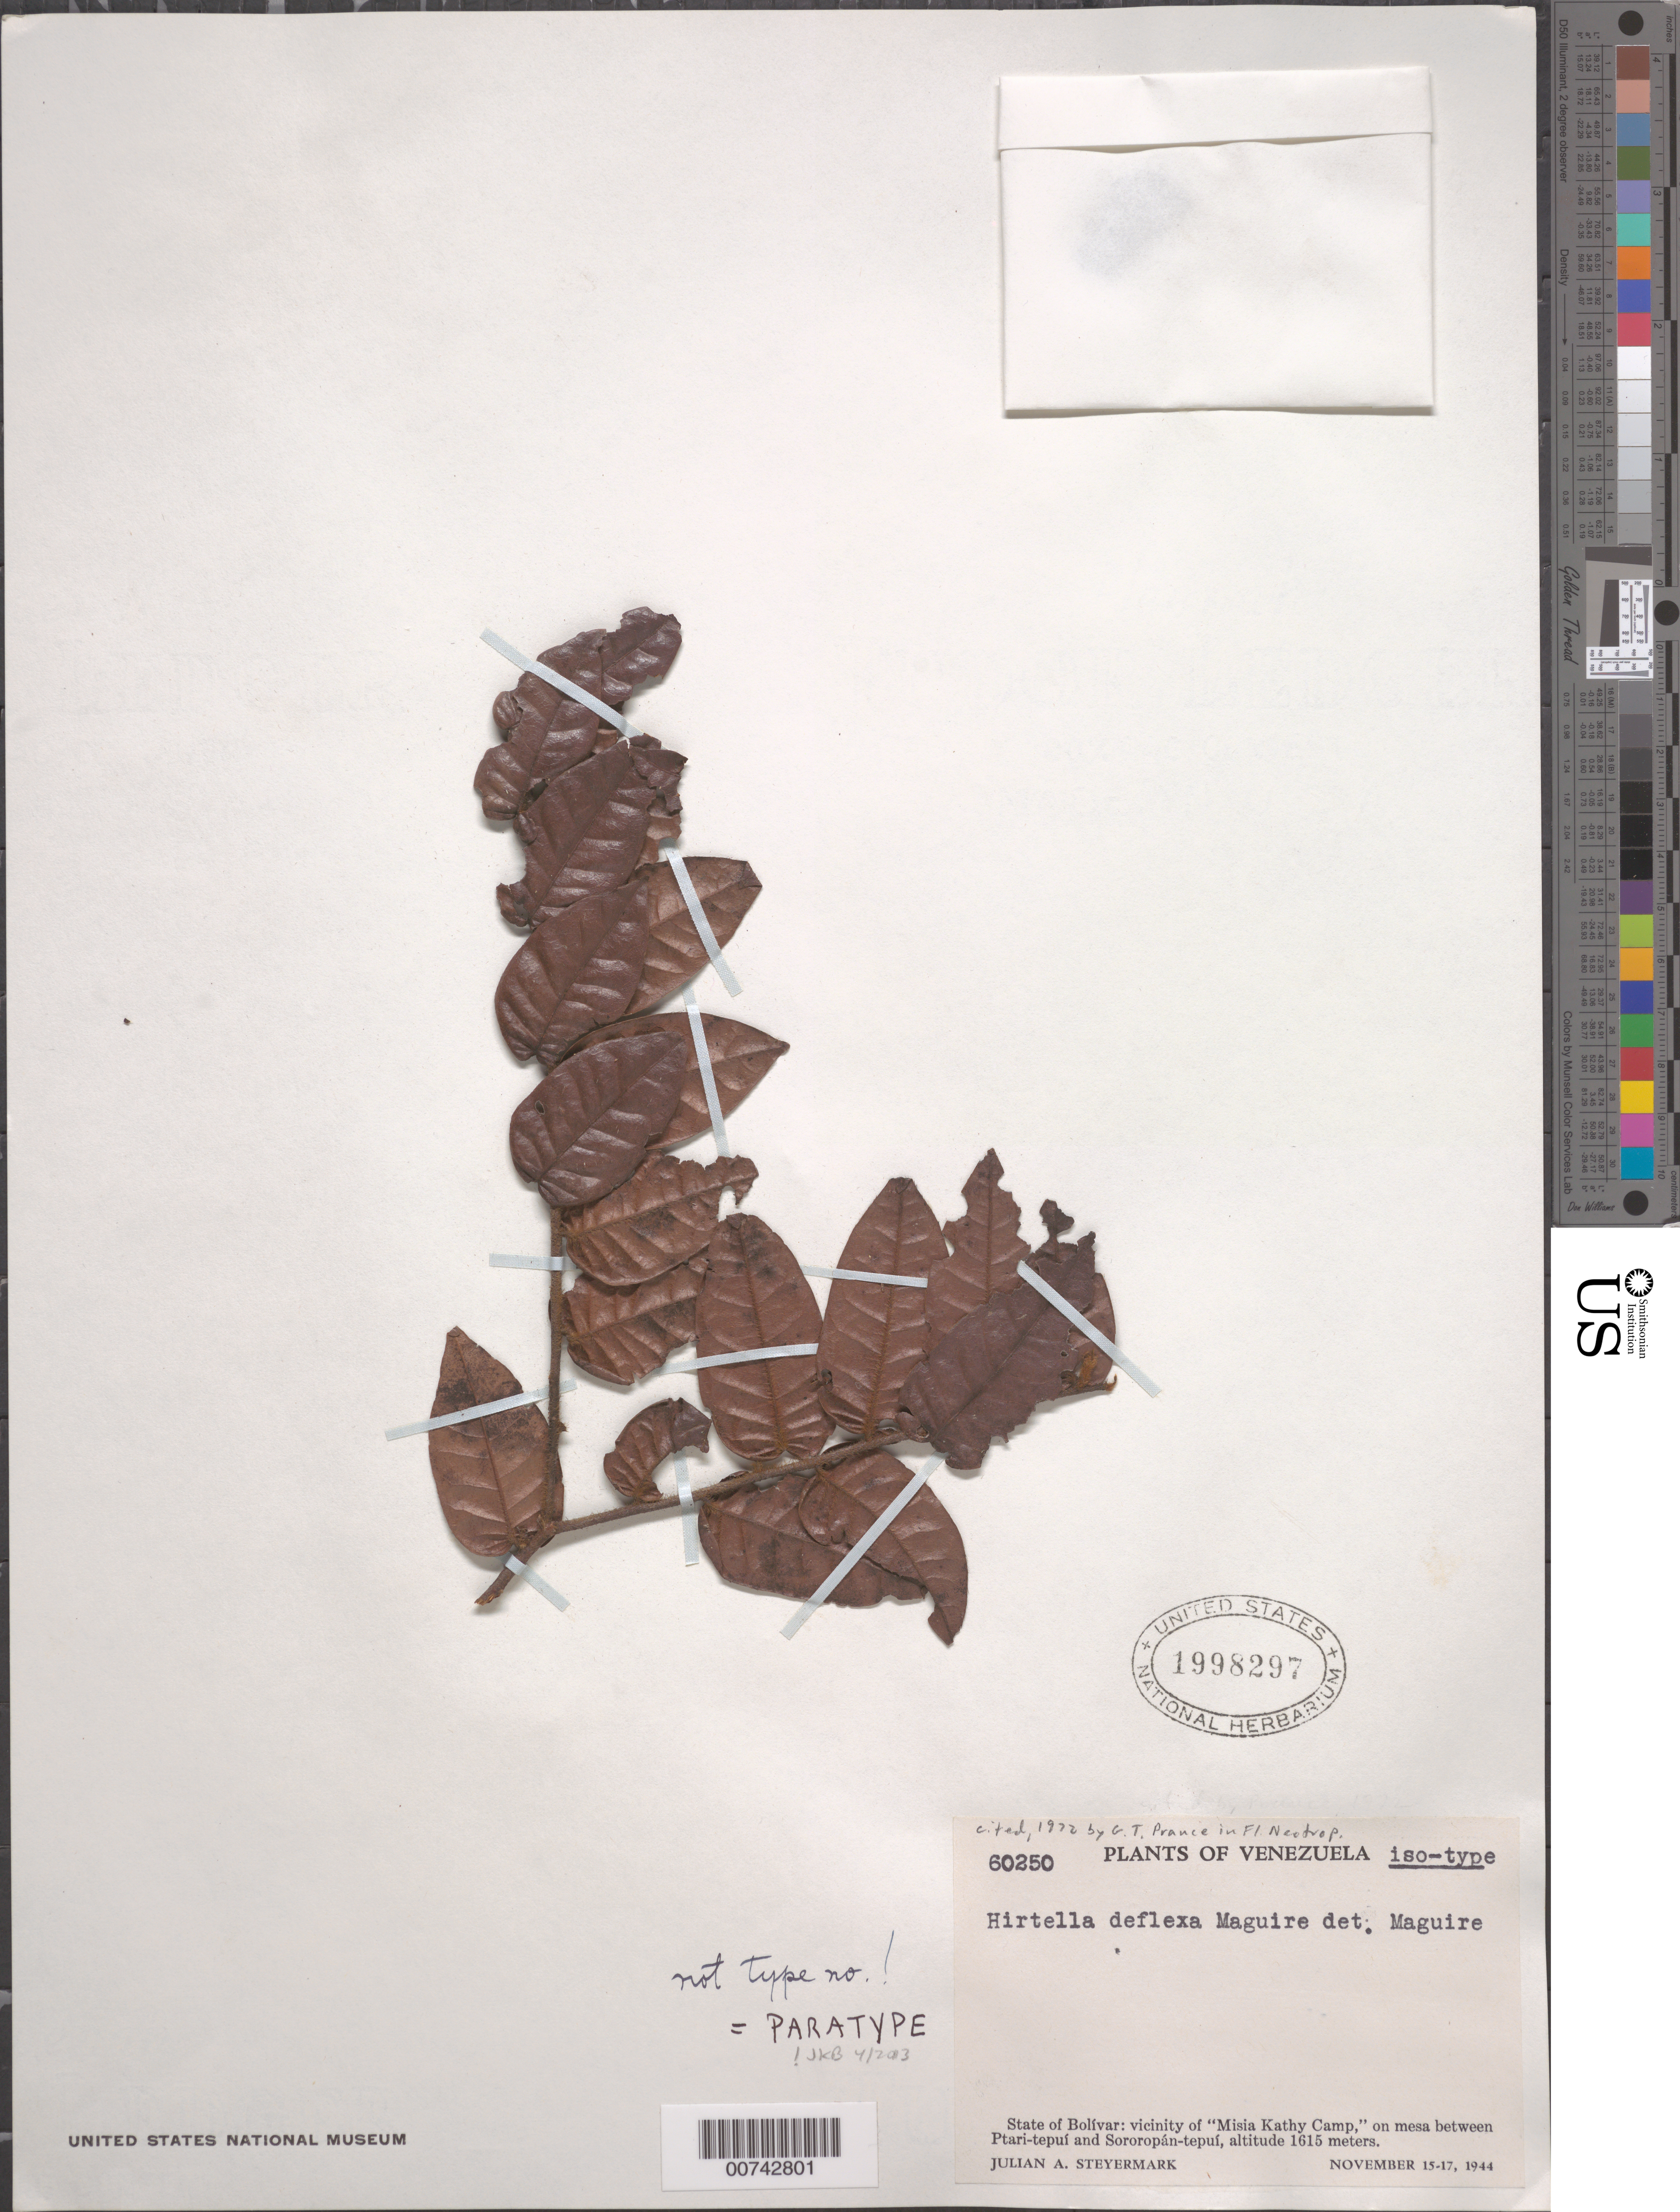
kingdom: Plantae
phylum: Tracheophyta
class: Magnoliopsida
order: Malpighiales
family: Chrysobalanaceae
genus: Hirtella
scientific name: Hirtella deflexa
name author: Maguire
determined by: Maguire, Bassett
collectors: J. Steyermark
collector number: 60250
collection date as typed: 15-Nov-44 to 17-Nov-44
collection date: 1944-11-15/1944-11-17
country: Venezuela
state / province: Bolívar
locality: Ptari-tepuí to Sororopán-tepuí, vic. of Misia Kathy Camp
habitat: Mesa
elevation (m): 1615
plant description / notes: Incorrectly labeled "iso-type", cited in publication as "cotype" [=paratype]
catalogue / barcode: US 1998297